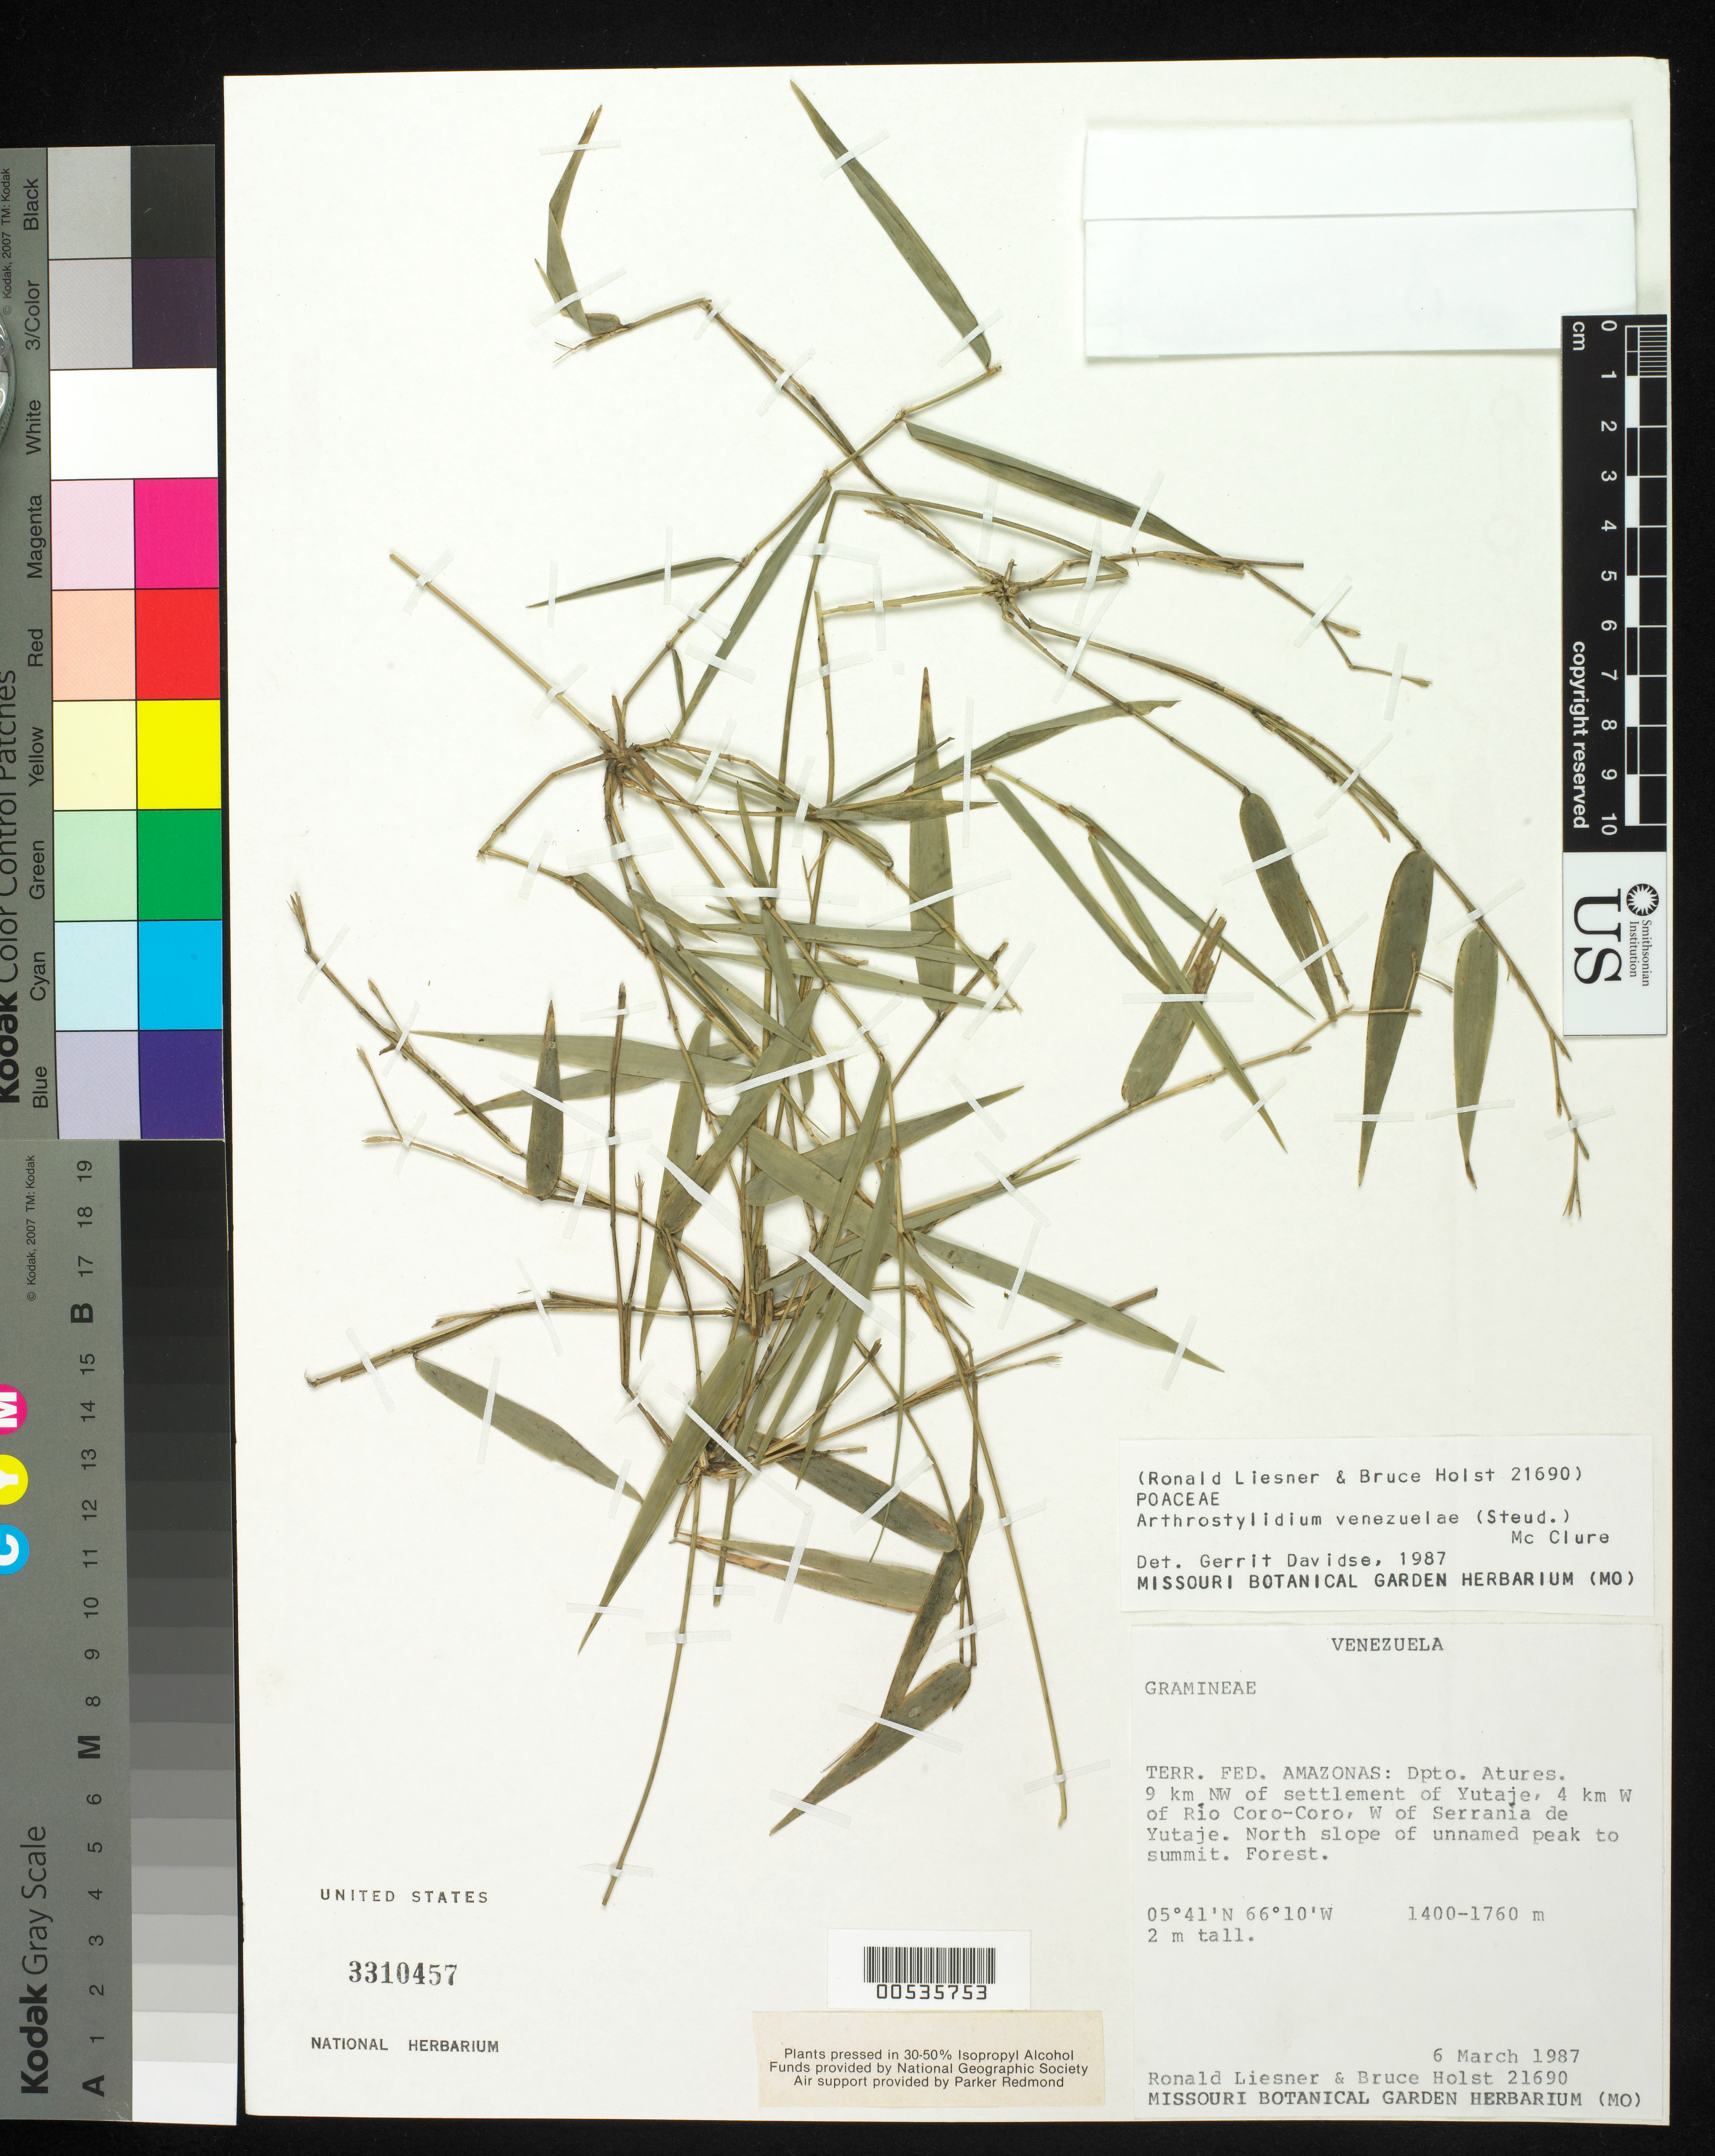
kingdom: Plantae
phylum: Tracheophyta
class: Liliopsida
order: Poales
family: Poaceae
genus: Arthrostylidium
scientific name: Arthrostylidium venezuelae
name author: (Steud.) McClure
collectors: R. L. Liesner & B. Holst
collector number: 21690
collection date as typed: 06 Mar 1987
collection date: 1987-03-06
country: Venezuela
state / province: Amazonas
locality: Federal terrritory, atures, nw of yutaje, w of rio coro-coro, w of serrania de yutaje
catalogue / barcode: US 3310457